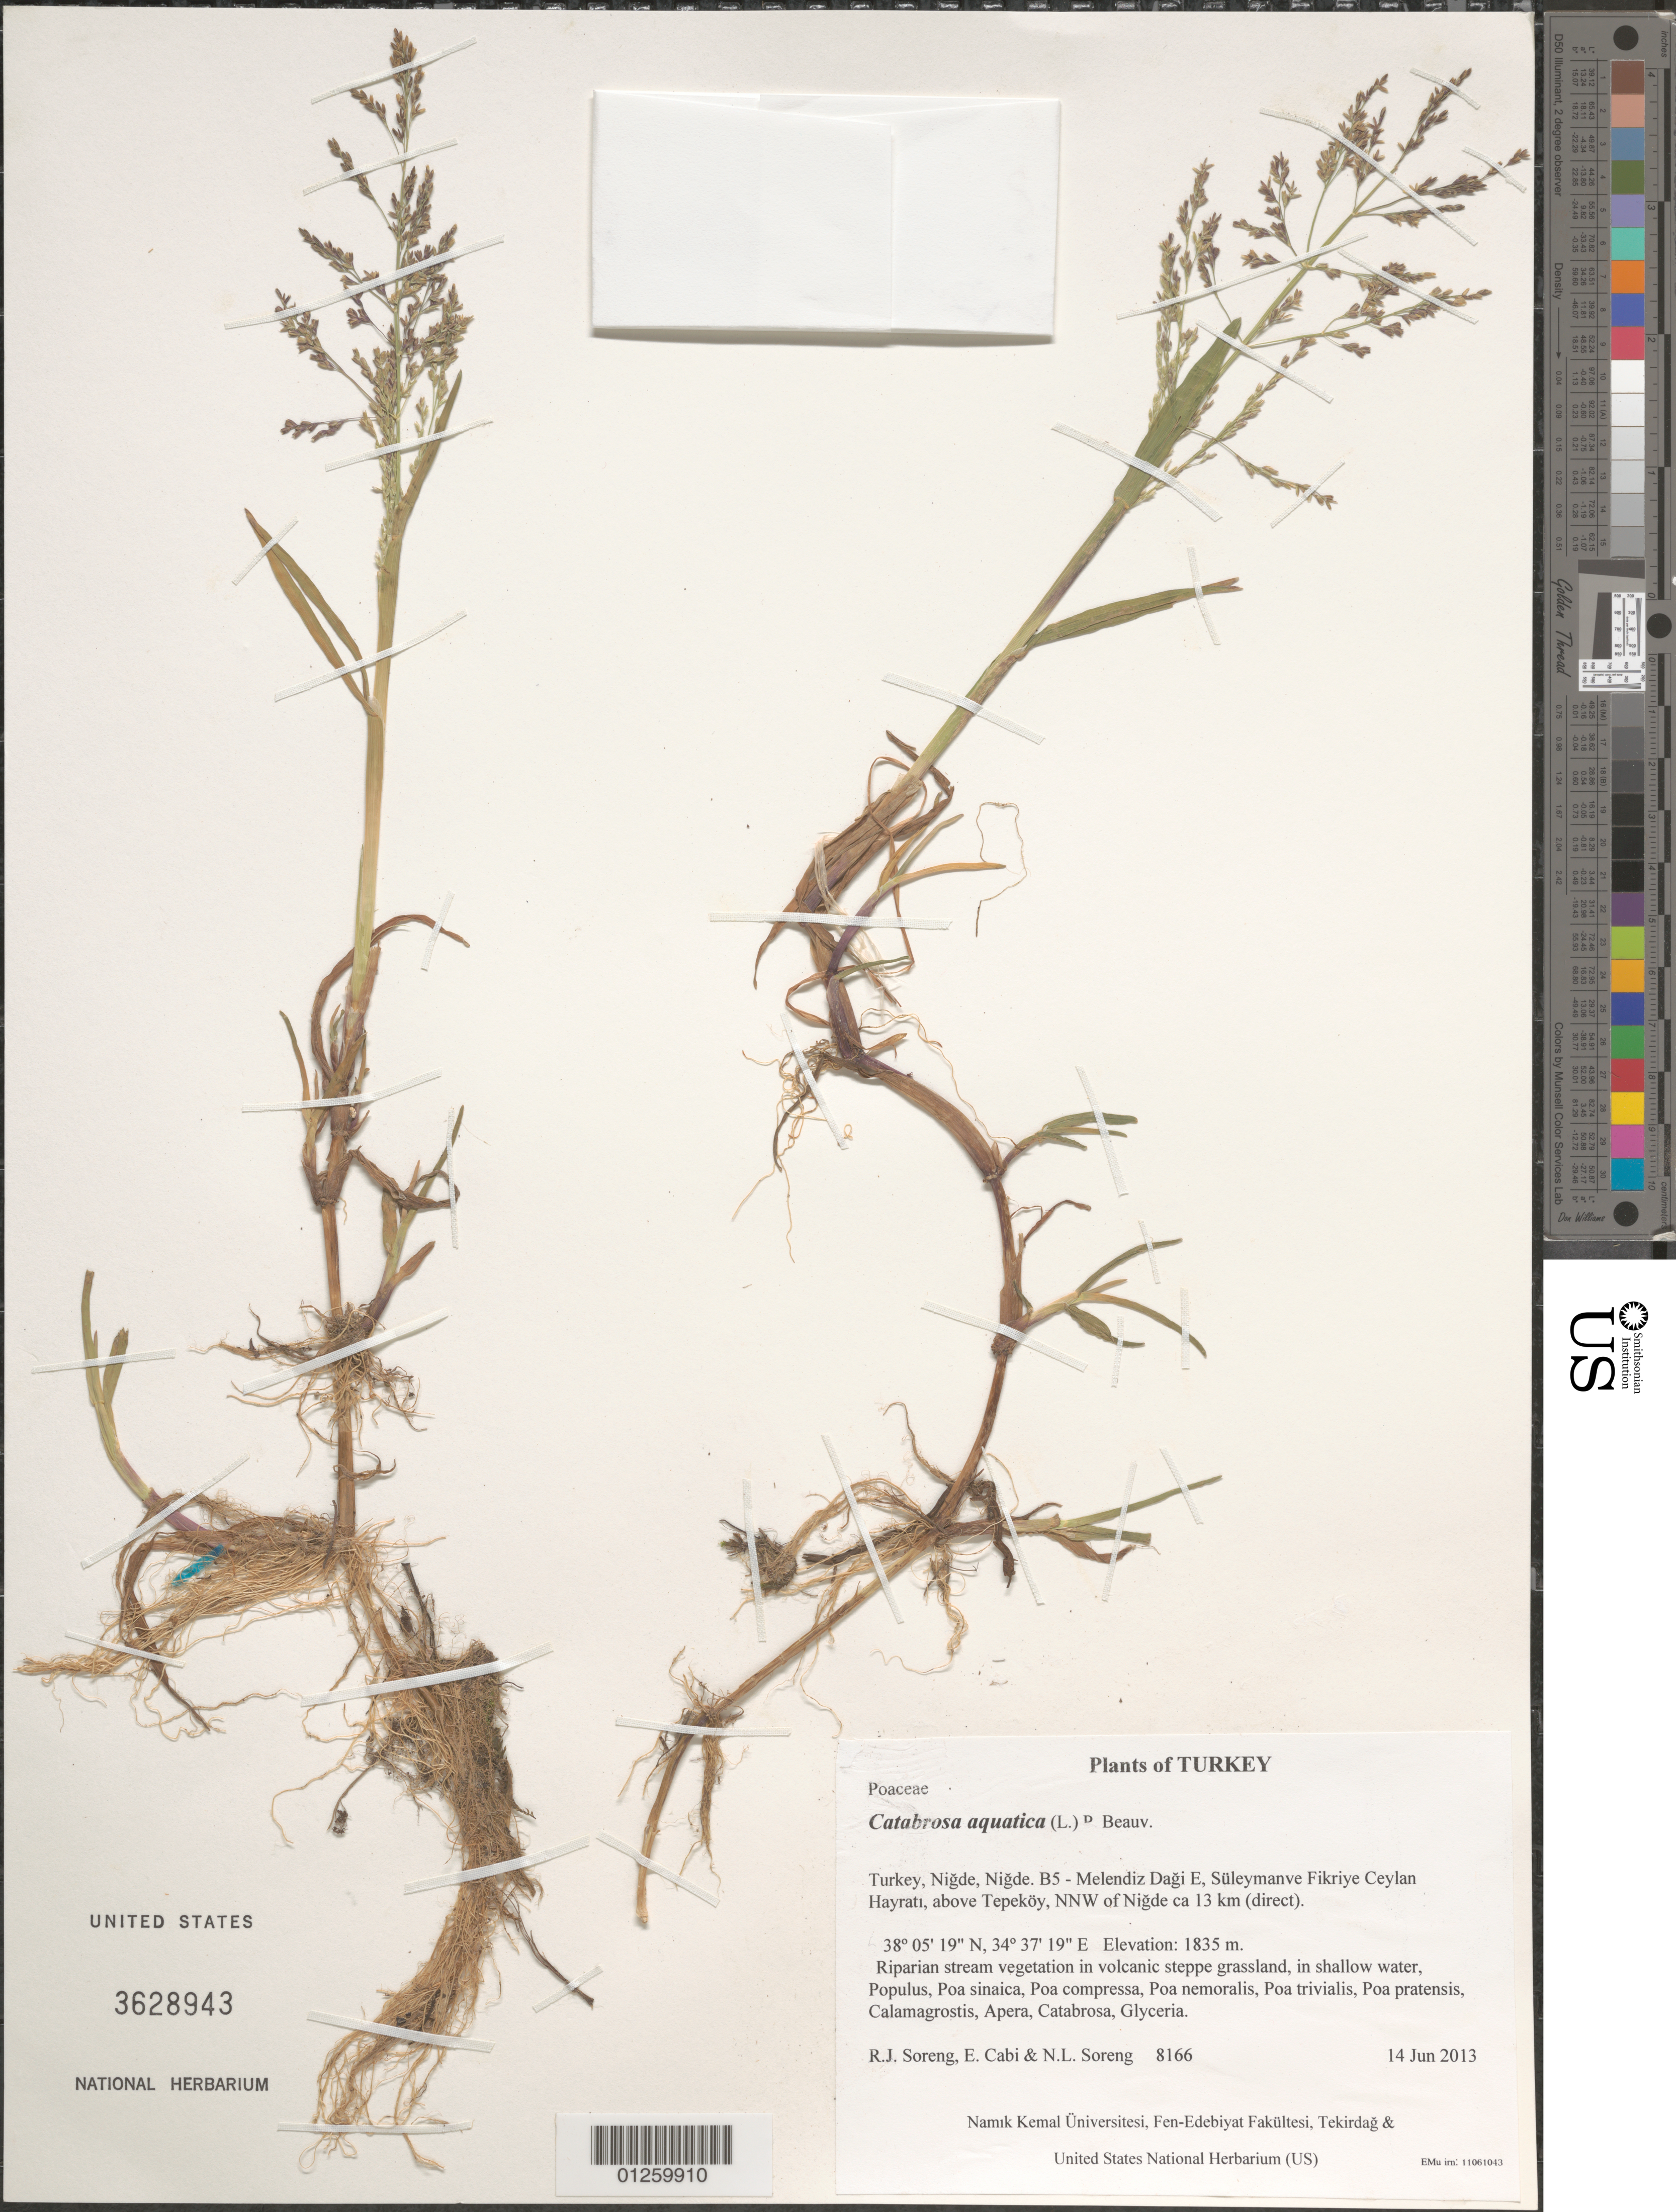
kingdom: Plantae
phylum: Tracheophyta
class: Liliopsida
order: Poales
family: Poaceae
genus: Catabrosa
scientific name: Catabrosa aquatica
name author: (L.) P. Beauv.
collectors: R. J. Soreng, E. Cabi & N. L. Soreng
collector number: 8166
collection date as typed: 2013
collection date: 2013-06-14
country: Turkey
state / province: Nigde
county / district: Nigde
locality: B5 - Melendiz Dagi E, Süleymanve Fikriye Ceylan Hayrati, above Tepeköy, NNW of Nigde ca 13 km (direct)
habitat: Riparian stream vegetation in volcanic steppe grassland, in shallow water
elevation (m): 1835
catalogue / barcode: US 3628943